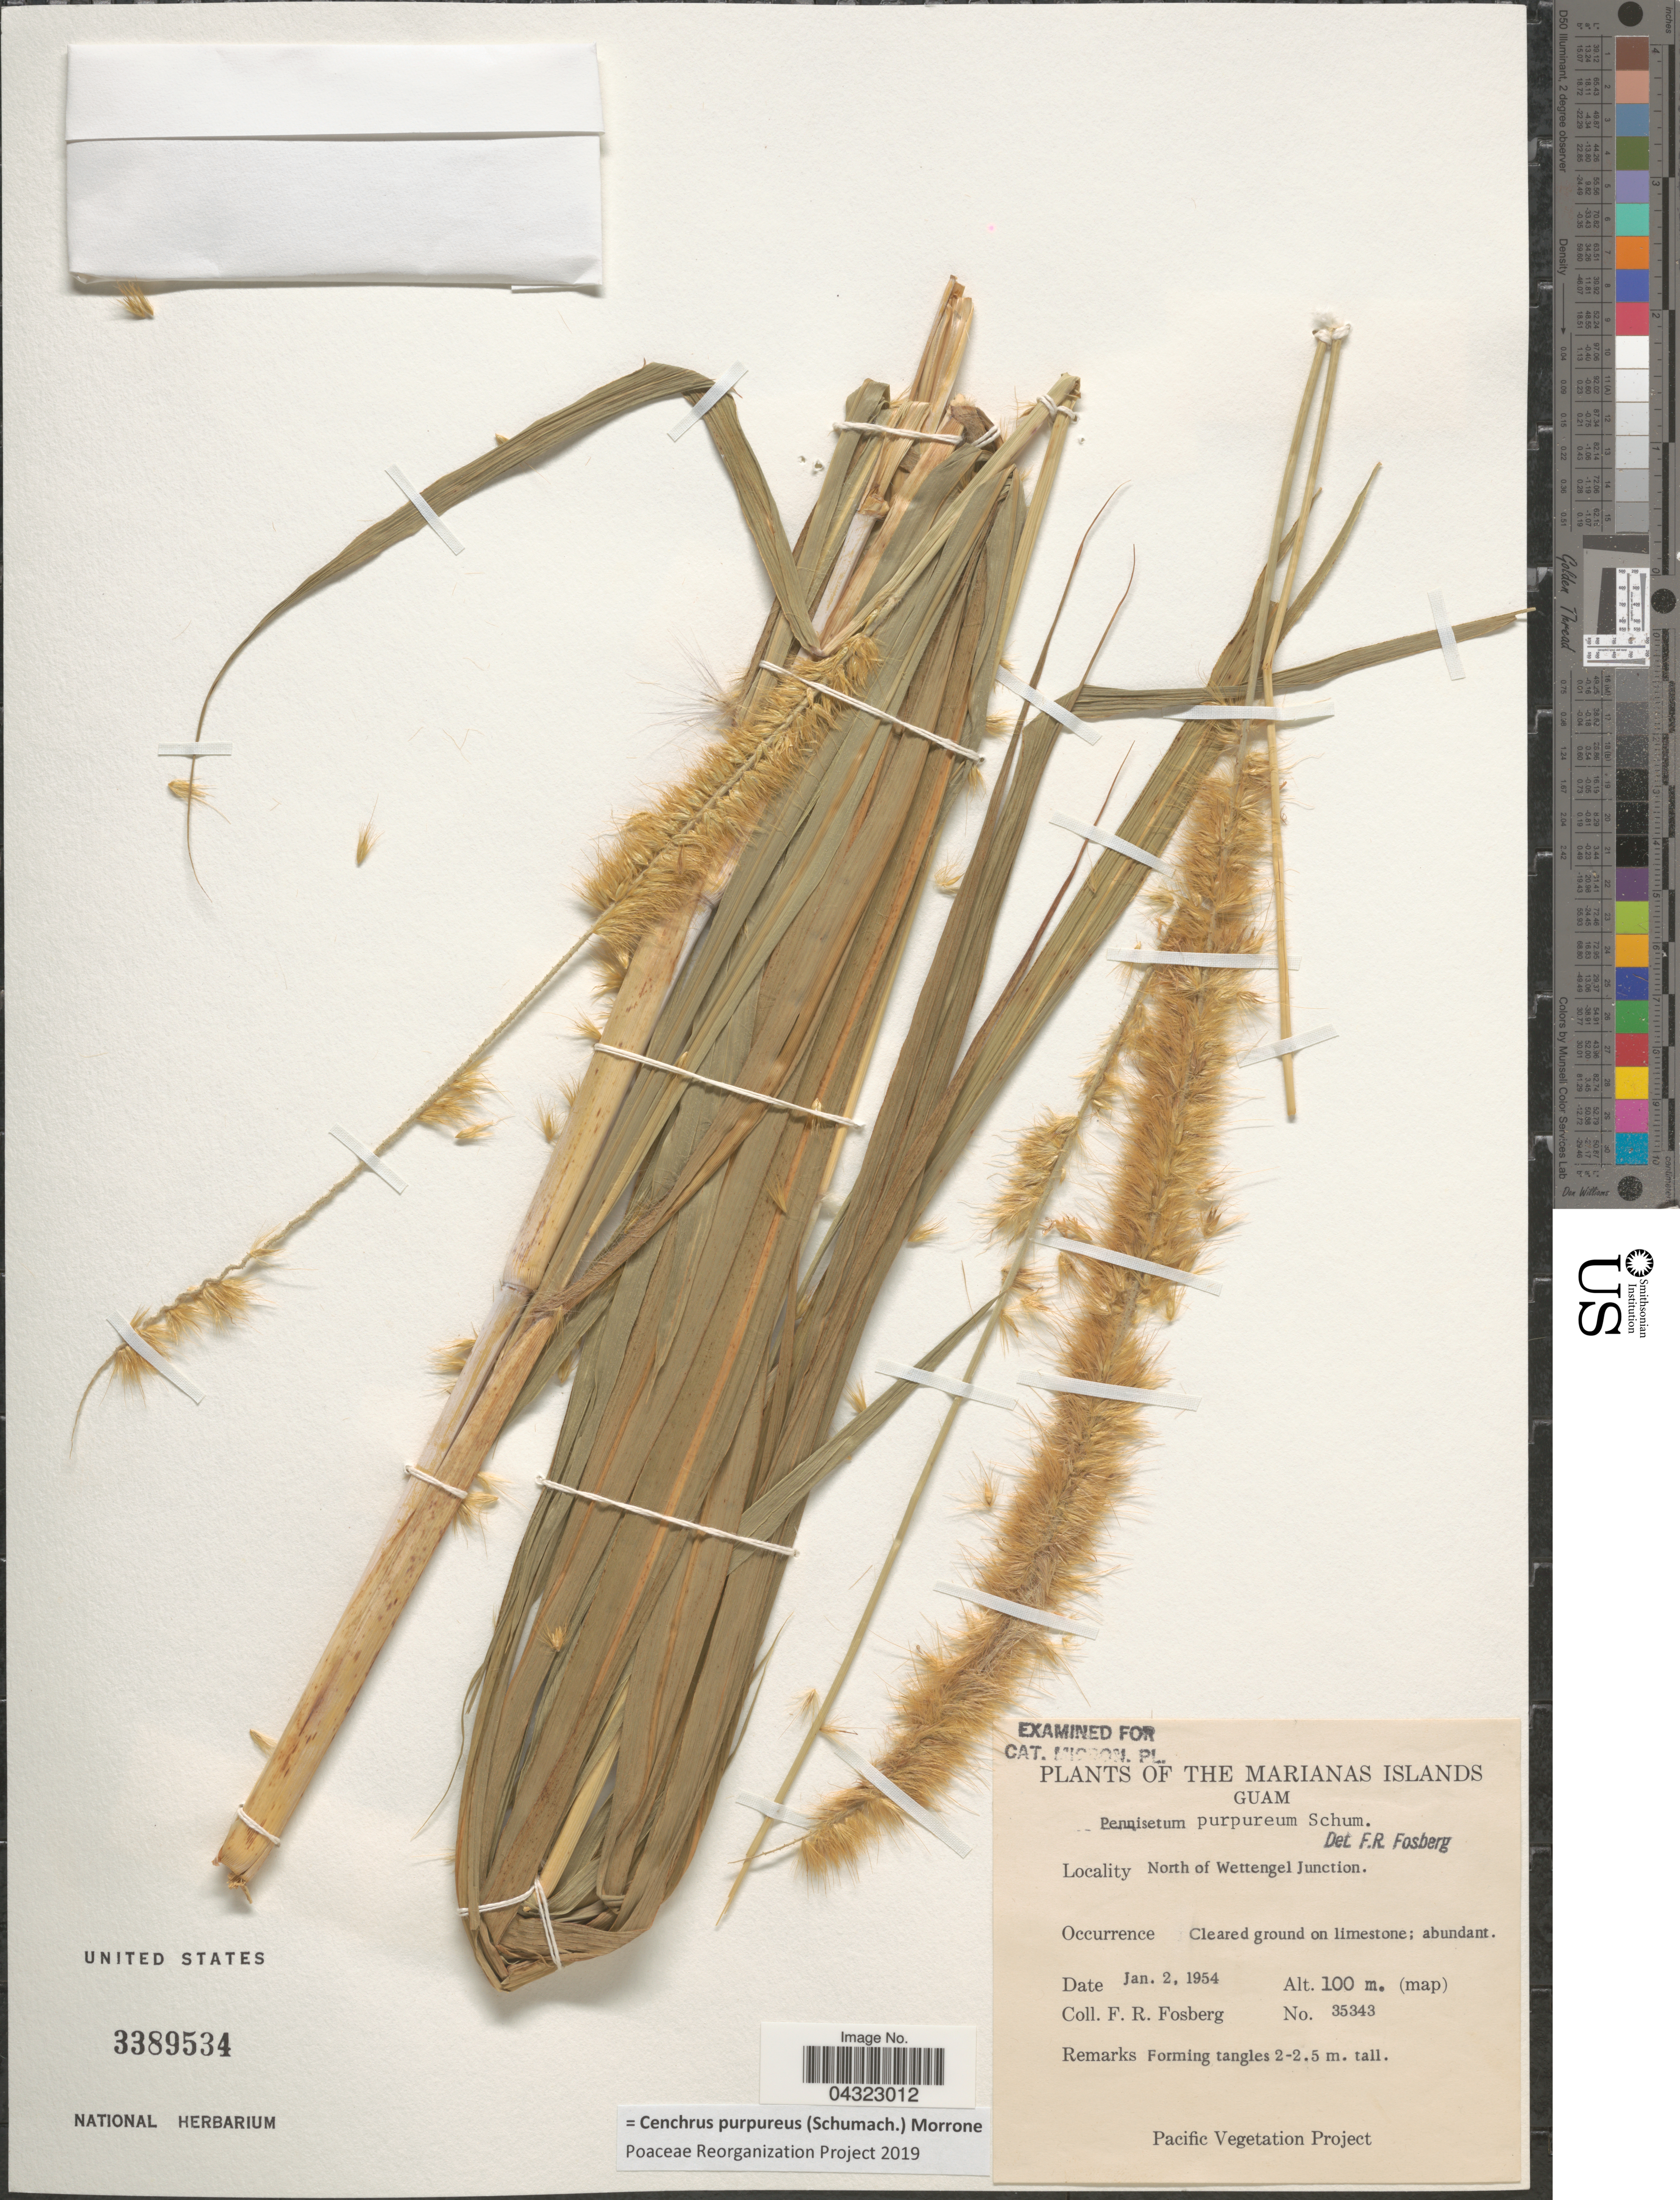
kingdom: Plantae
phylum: Tracheophyta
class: Liliopsida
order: Poales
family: Poaceae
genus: Cenchrus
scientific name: Cenchrus purpureus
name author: (Schumach.) Morrone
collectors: F. R. Fosberg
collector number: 35343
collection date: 1954-01-02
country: Guam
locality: The Marianas Islands. North of Wettengel Junction. Cleared ground on limestone; abundant.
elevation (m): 100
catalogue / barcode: US 3389534